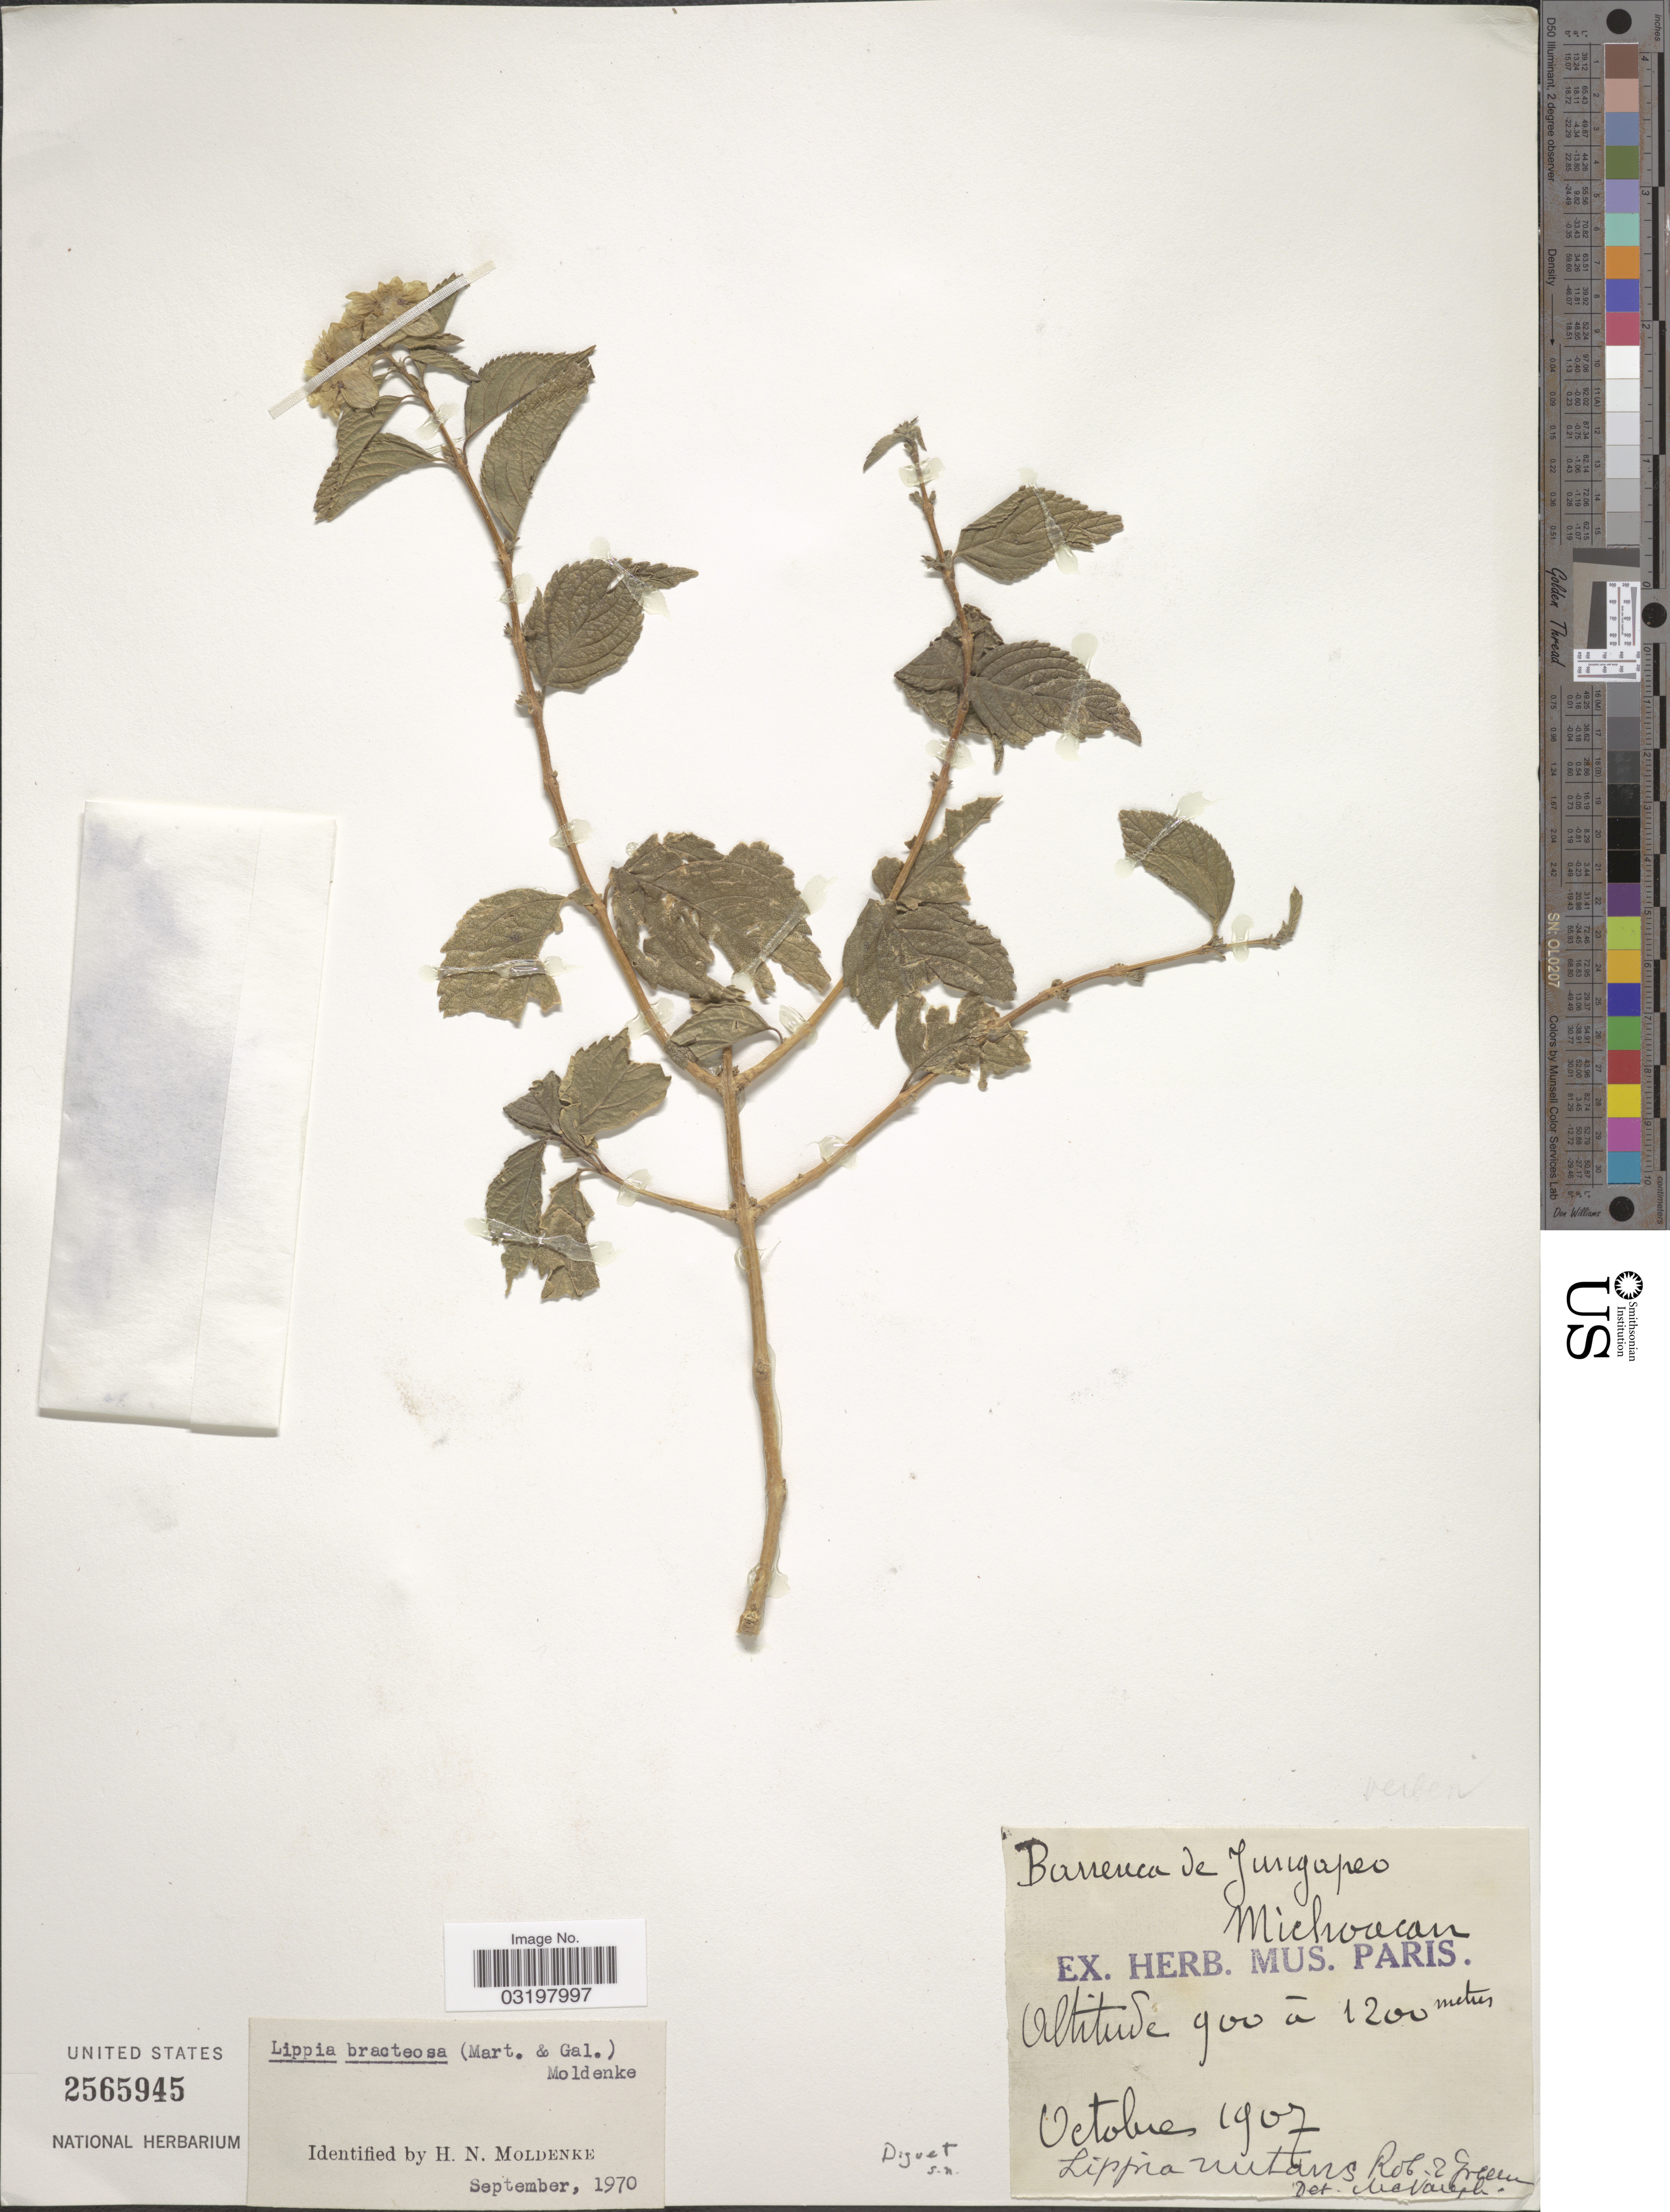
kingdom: Plantae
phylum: Tracheophyta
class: Magnoliopsida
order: Lamiales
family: Verbenaceae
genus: Lippia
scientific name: Lippia bracteosa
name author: (M. Martens & Galeotti) Moldenke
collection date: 1907-10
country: Mexico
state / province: Michoacán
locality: Barranca de Jungapeo.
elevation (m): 900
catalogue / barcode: US 2565945